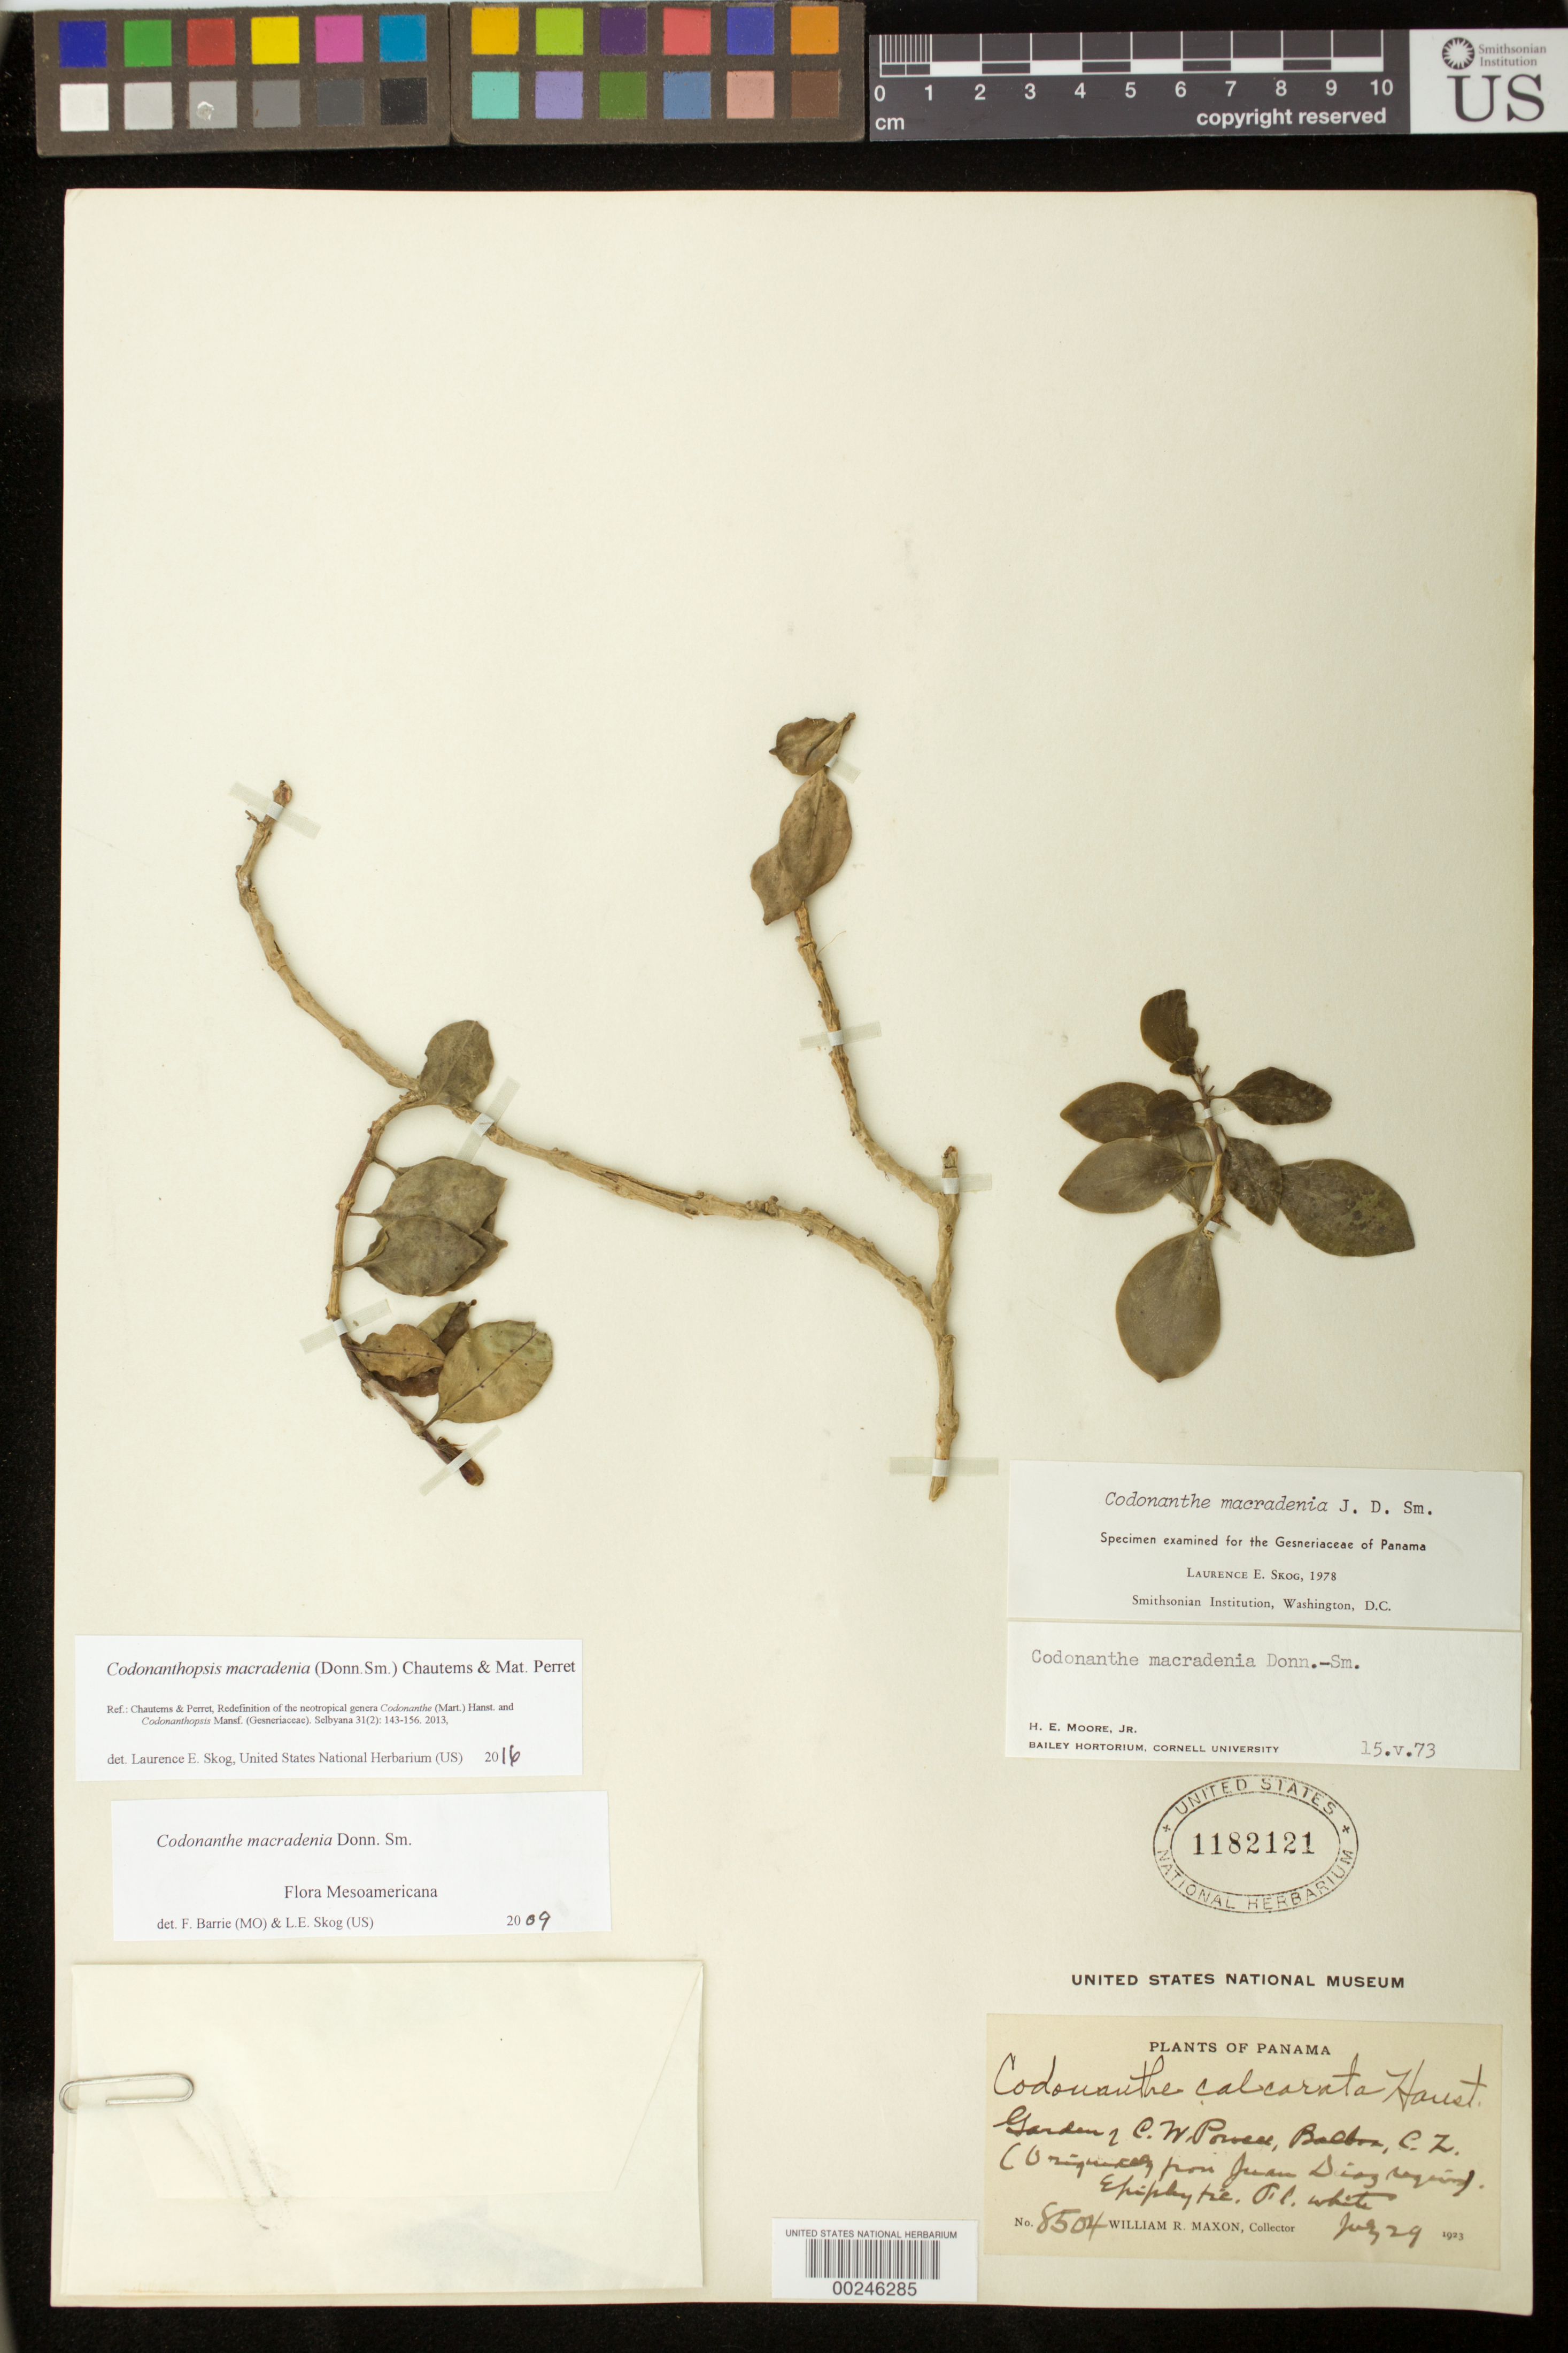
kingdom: Plantae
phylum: Tracheophyta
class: Magnoliopsida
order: Lamiales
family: Gesneriaceae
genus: Codonanthopsis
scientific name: Codonanthopsis macradenia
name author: (Donn. Sm.) Chautems & Mat.Perret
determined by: Skog, Laurence E.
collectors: W. R. Maxon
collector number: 8504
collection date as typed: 29 Jul 1923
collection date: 1923-07-29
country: Panama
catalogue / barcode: US 1182121